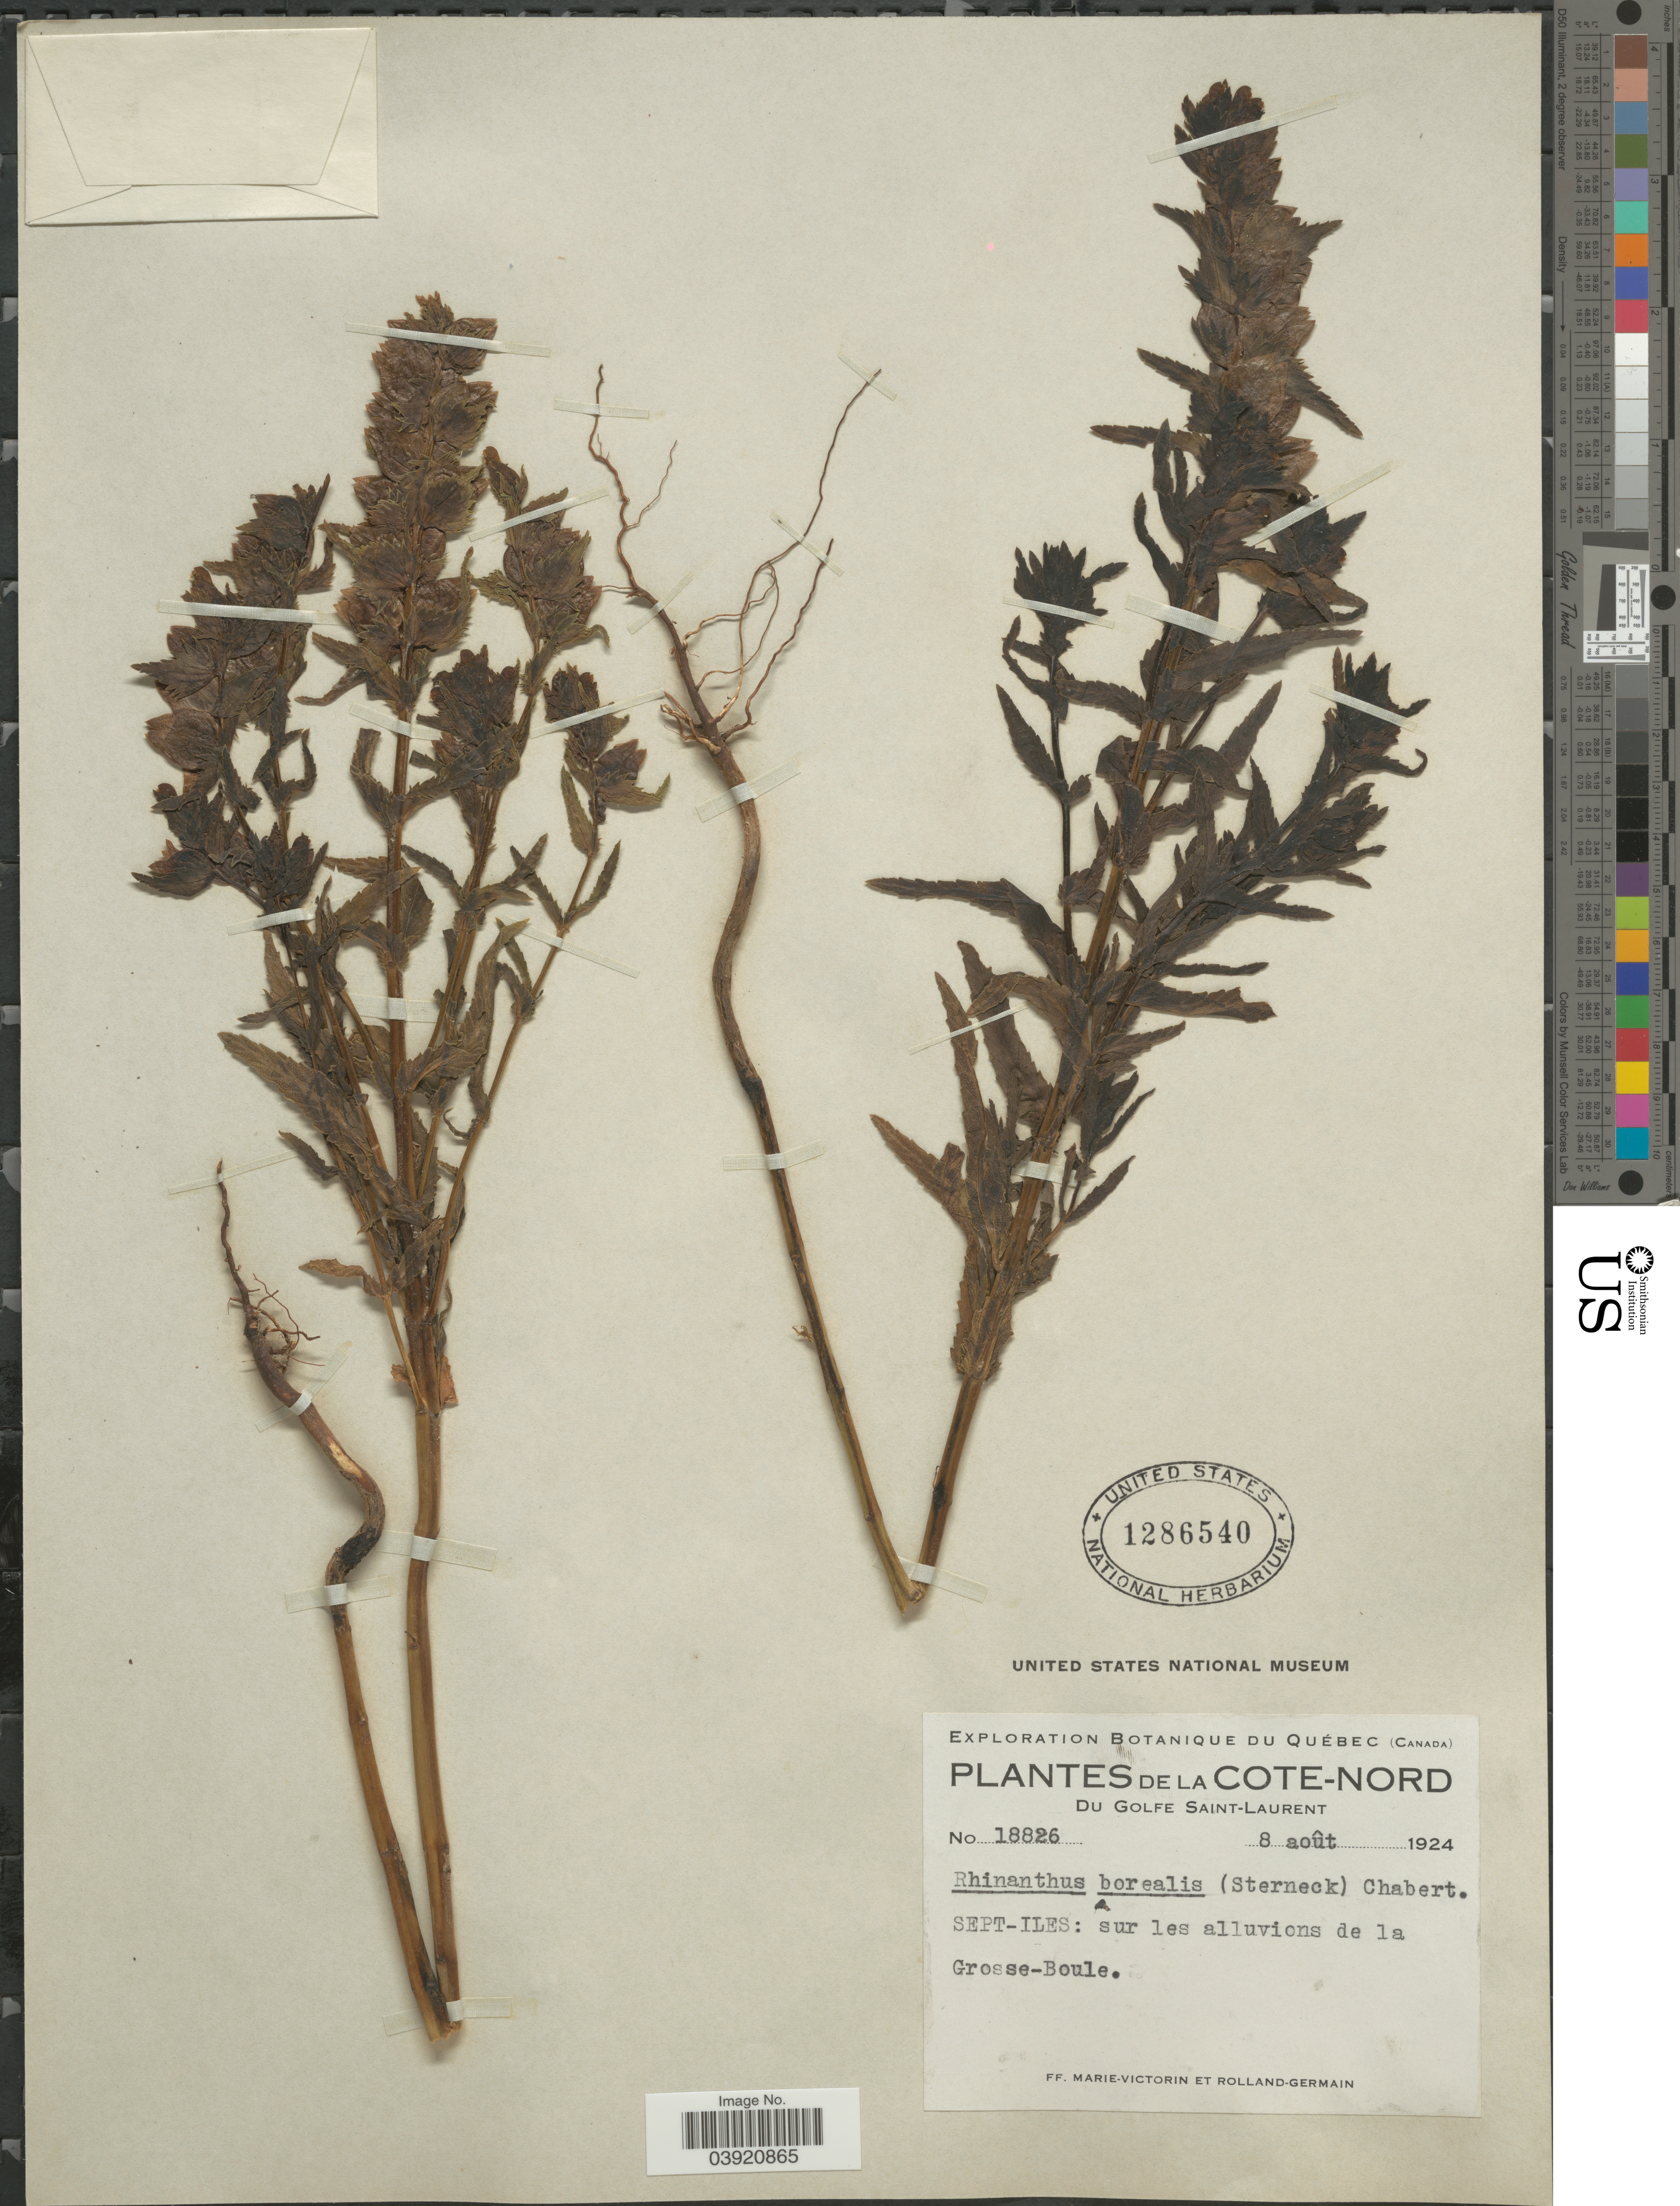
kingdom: Plantae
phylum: Tracheophyta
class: Magnoliopsida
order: Lamiales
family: Orobanchaceae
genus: Rhinanthus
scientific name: Rhinanthus borealis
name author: (Sterneck) Chabert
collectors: F. Marie-Victorin & Rolland-Germain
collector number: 18826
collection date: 1924-08-08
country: Canada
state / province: Quebec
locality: Cote-Nord. Du Golfe Saint-Laurent. Sept-Iles: sur les alluvions de la Grosse-Boule.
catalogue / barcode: US 1286540